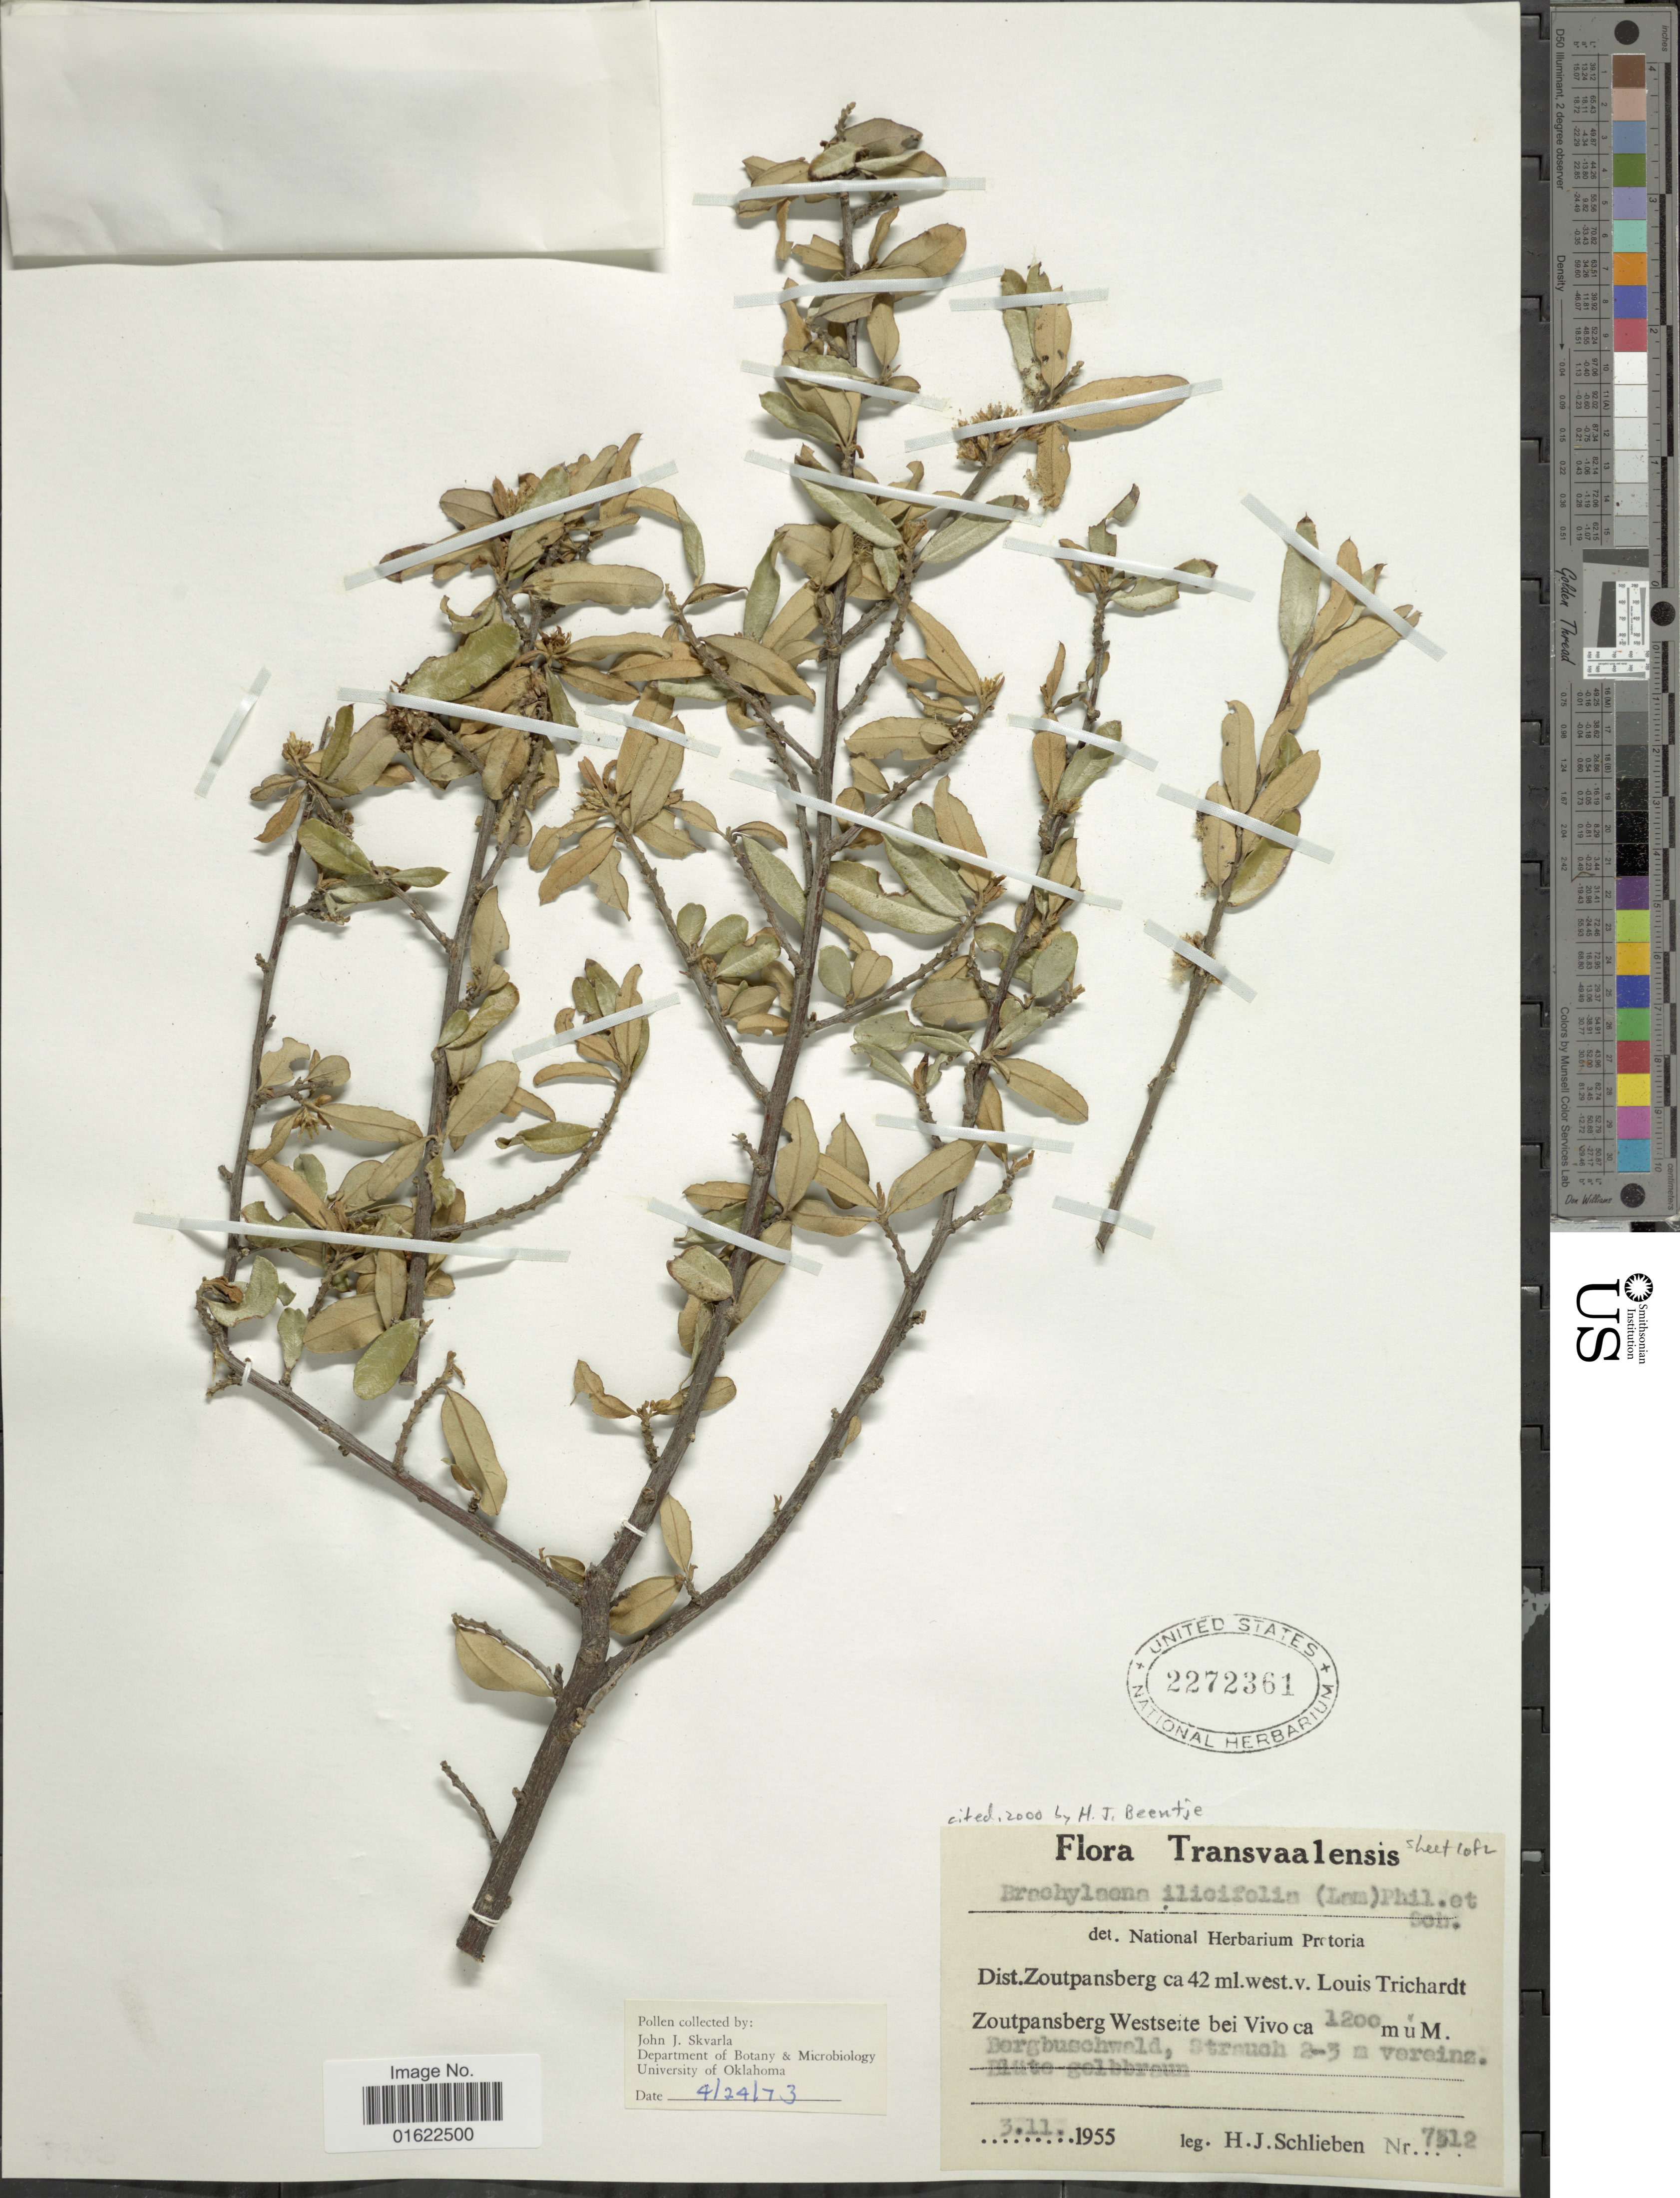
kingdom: Plantae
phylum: Tracheophyta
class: Magnoliopsida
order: Asterales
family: Asteraceae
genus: Brachylaena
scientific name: Brachylaena ilicifolia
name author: (Lam.) E. Phillips & Schweick.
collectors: H. J. Schlieben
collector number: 7512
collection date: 1955-11-03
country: South Africa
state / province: Limpopo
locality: Transvaalensis, Dist. Zoutpansberg ca 42ml. west. v. Louis Trichardt Zoutpansberg Westseite bei Vivo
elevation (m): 1200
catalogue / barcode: US 2272361